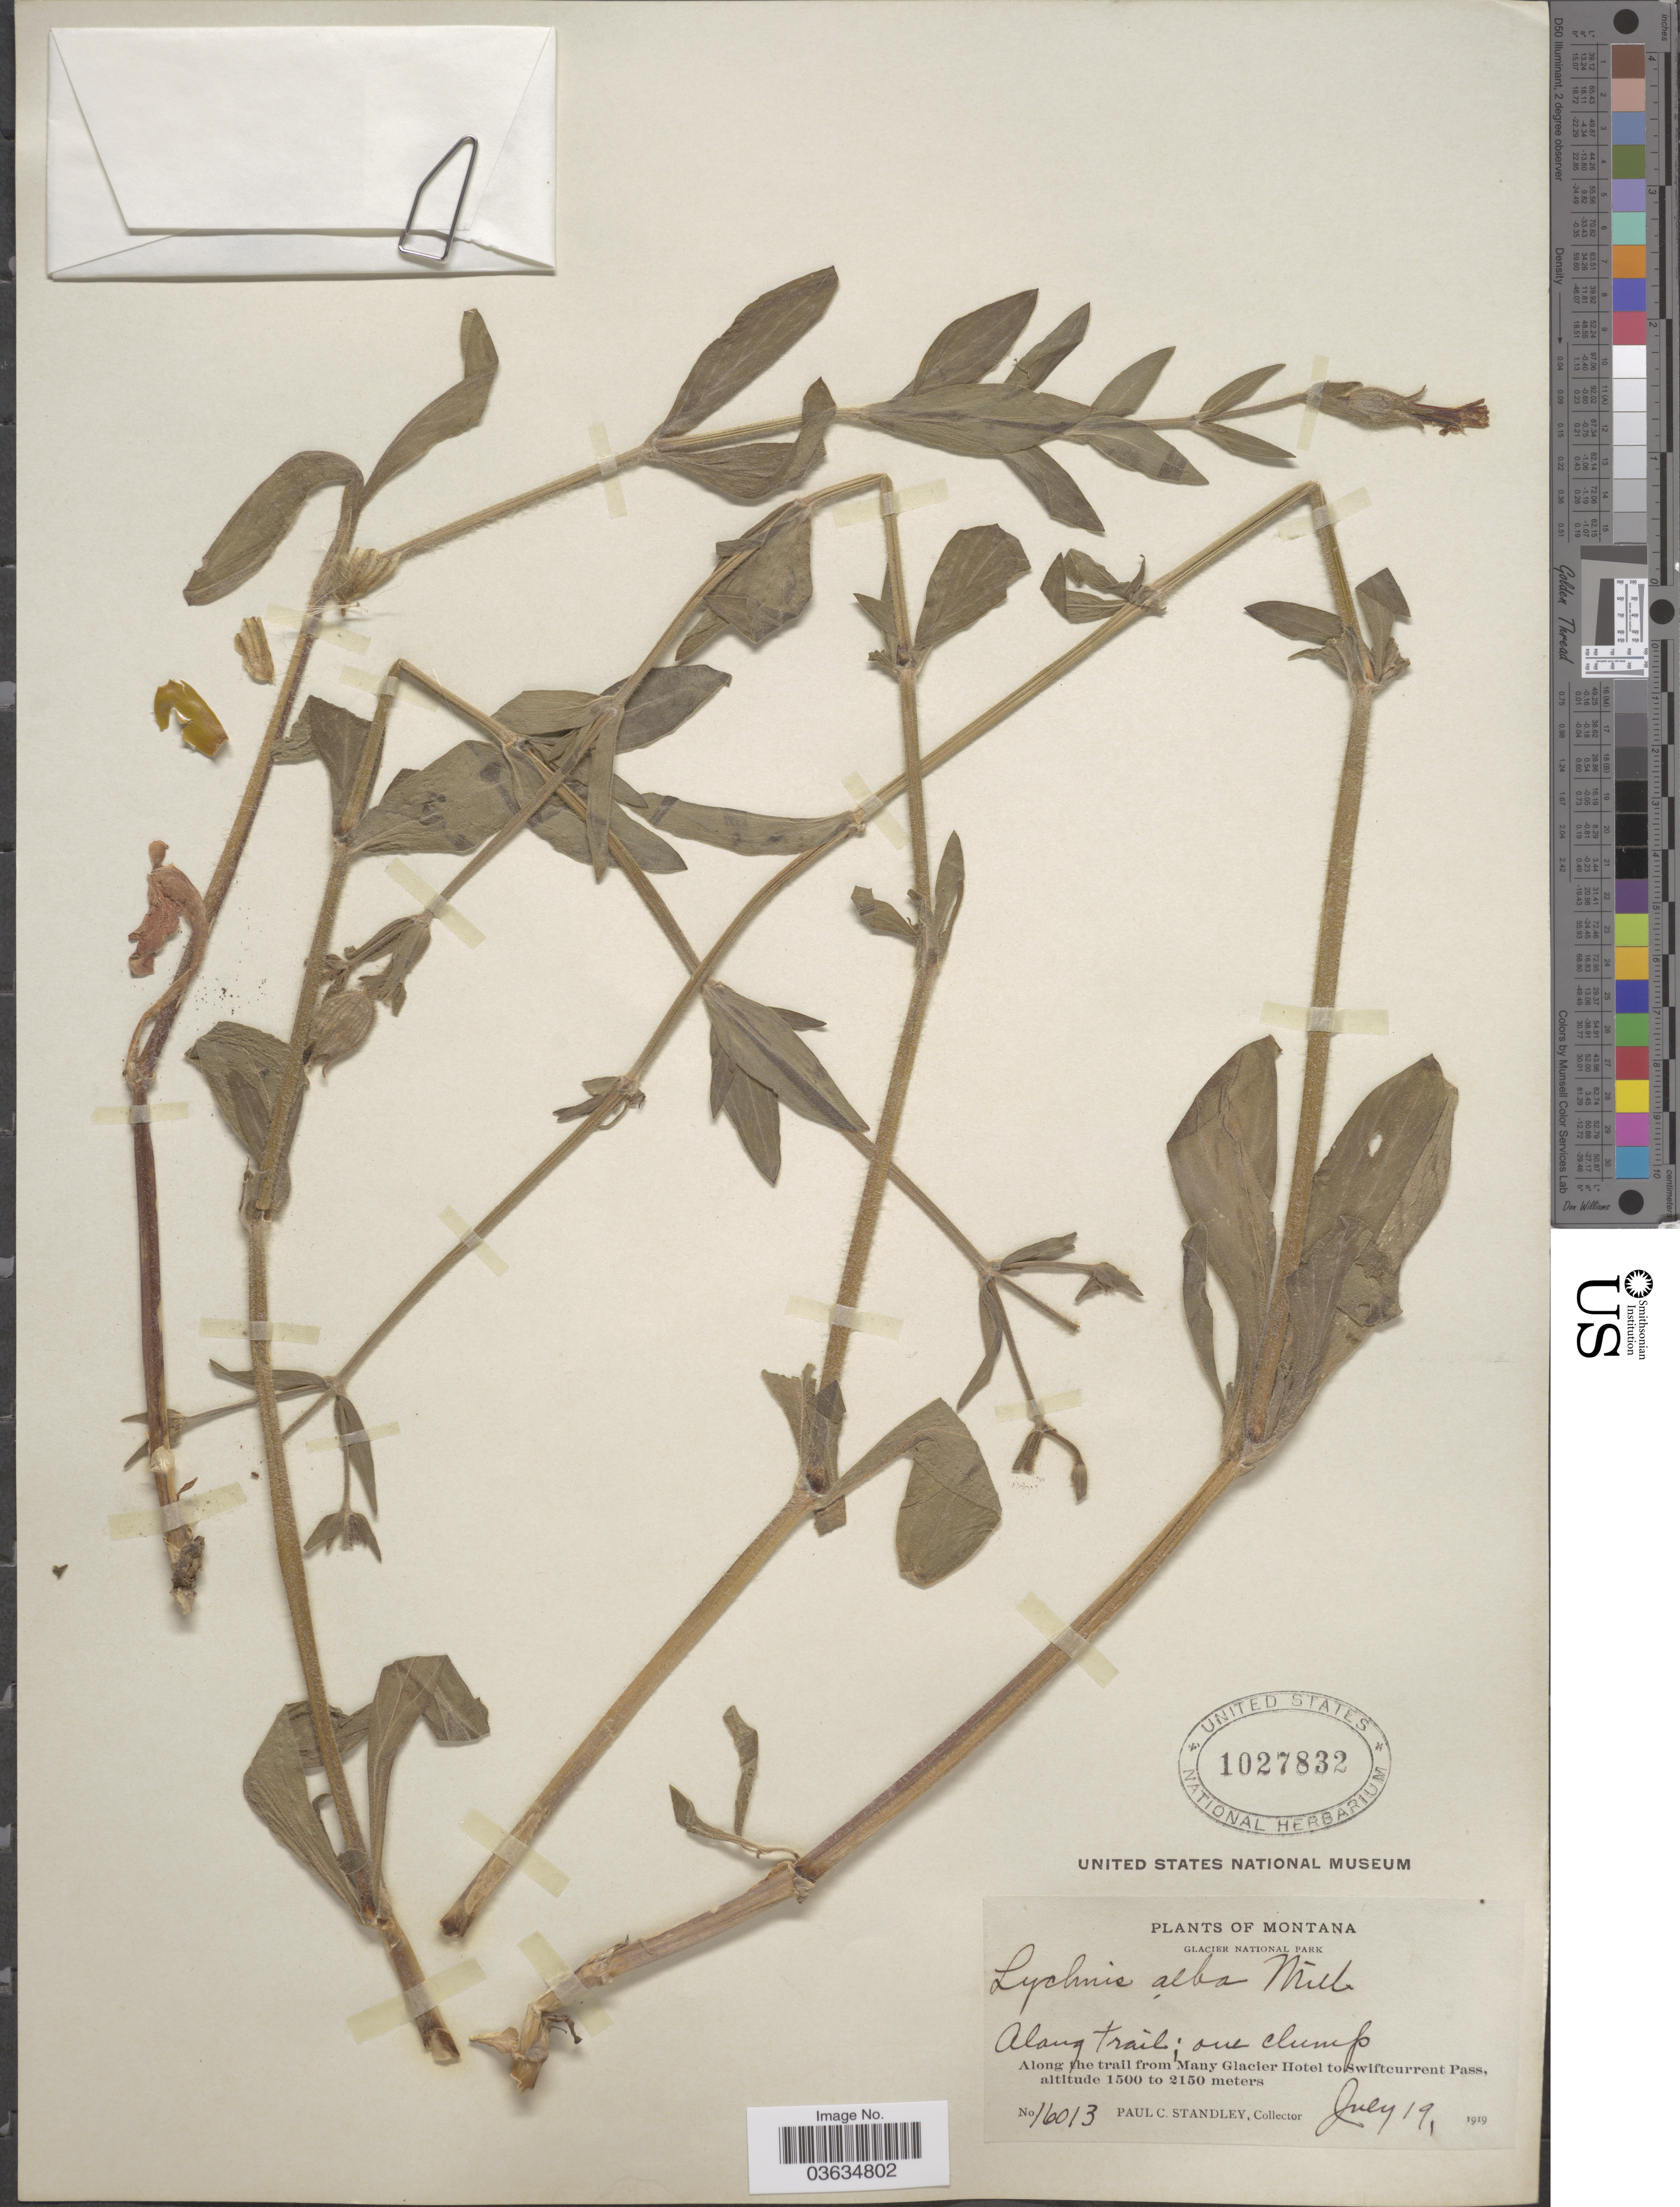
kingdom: Plantae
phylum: Tracheophyta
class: Magnoliopsida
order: Caryophyllales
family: Caryophyllaceae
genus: Silene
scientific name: Silene latifolia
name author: Poir.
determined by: Strong, Mark T., (BOT), Smithsonian Institution - National Museum of Natural History (UNITED STATES)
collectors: P. C. Standley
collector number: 16013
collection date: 1919-07-19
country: United States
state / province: Montana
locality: Along the trail from Many Glacier Hotel to Swiftcurrent Pass.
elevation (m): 1500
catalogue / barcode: US 1027832